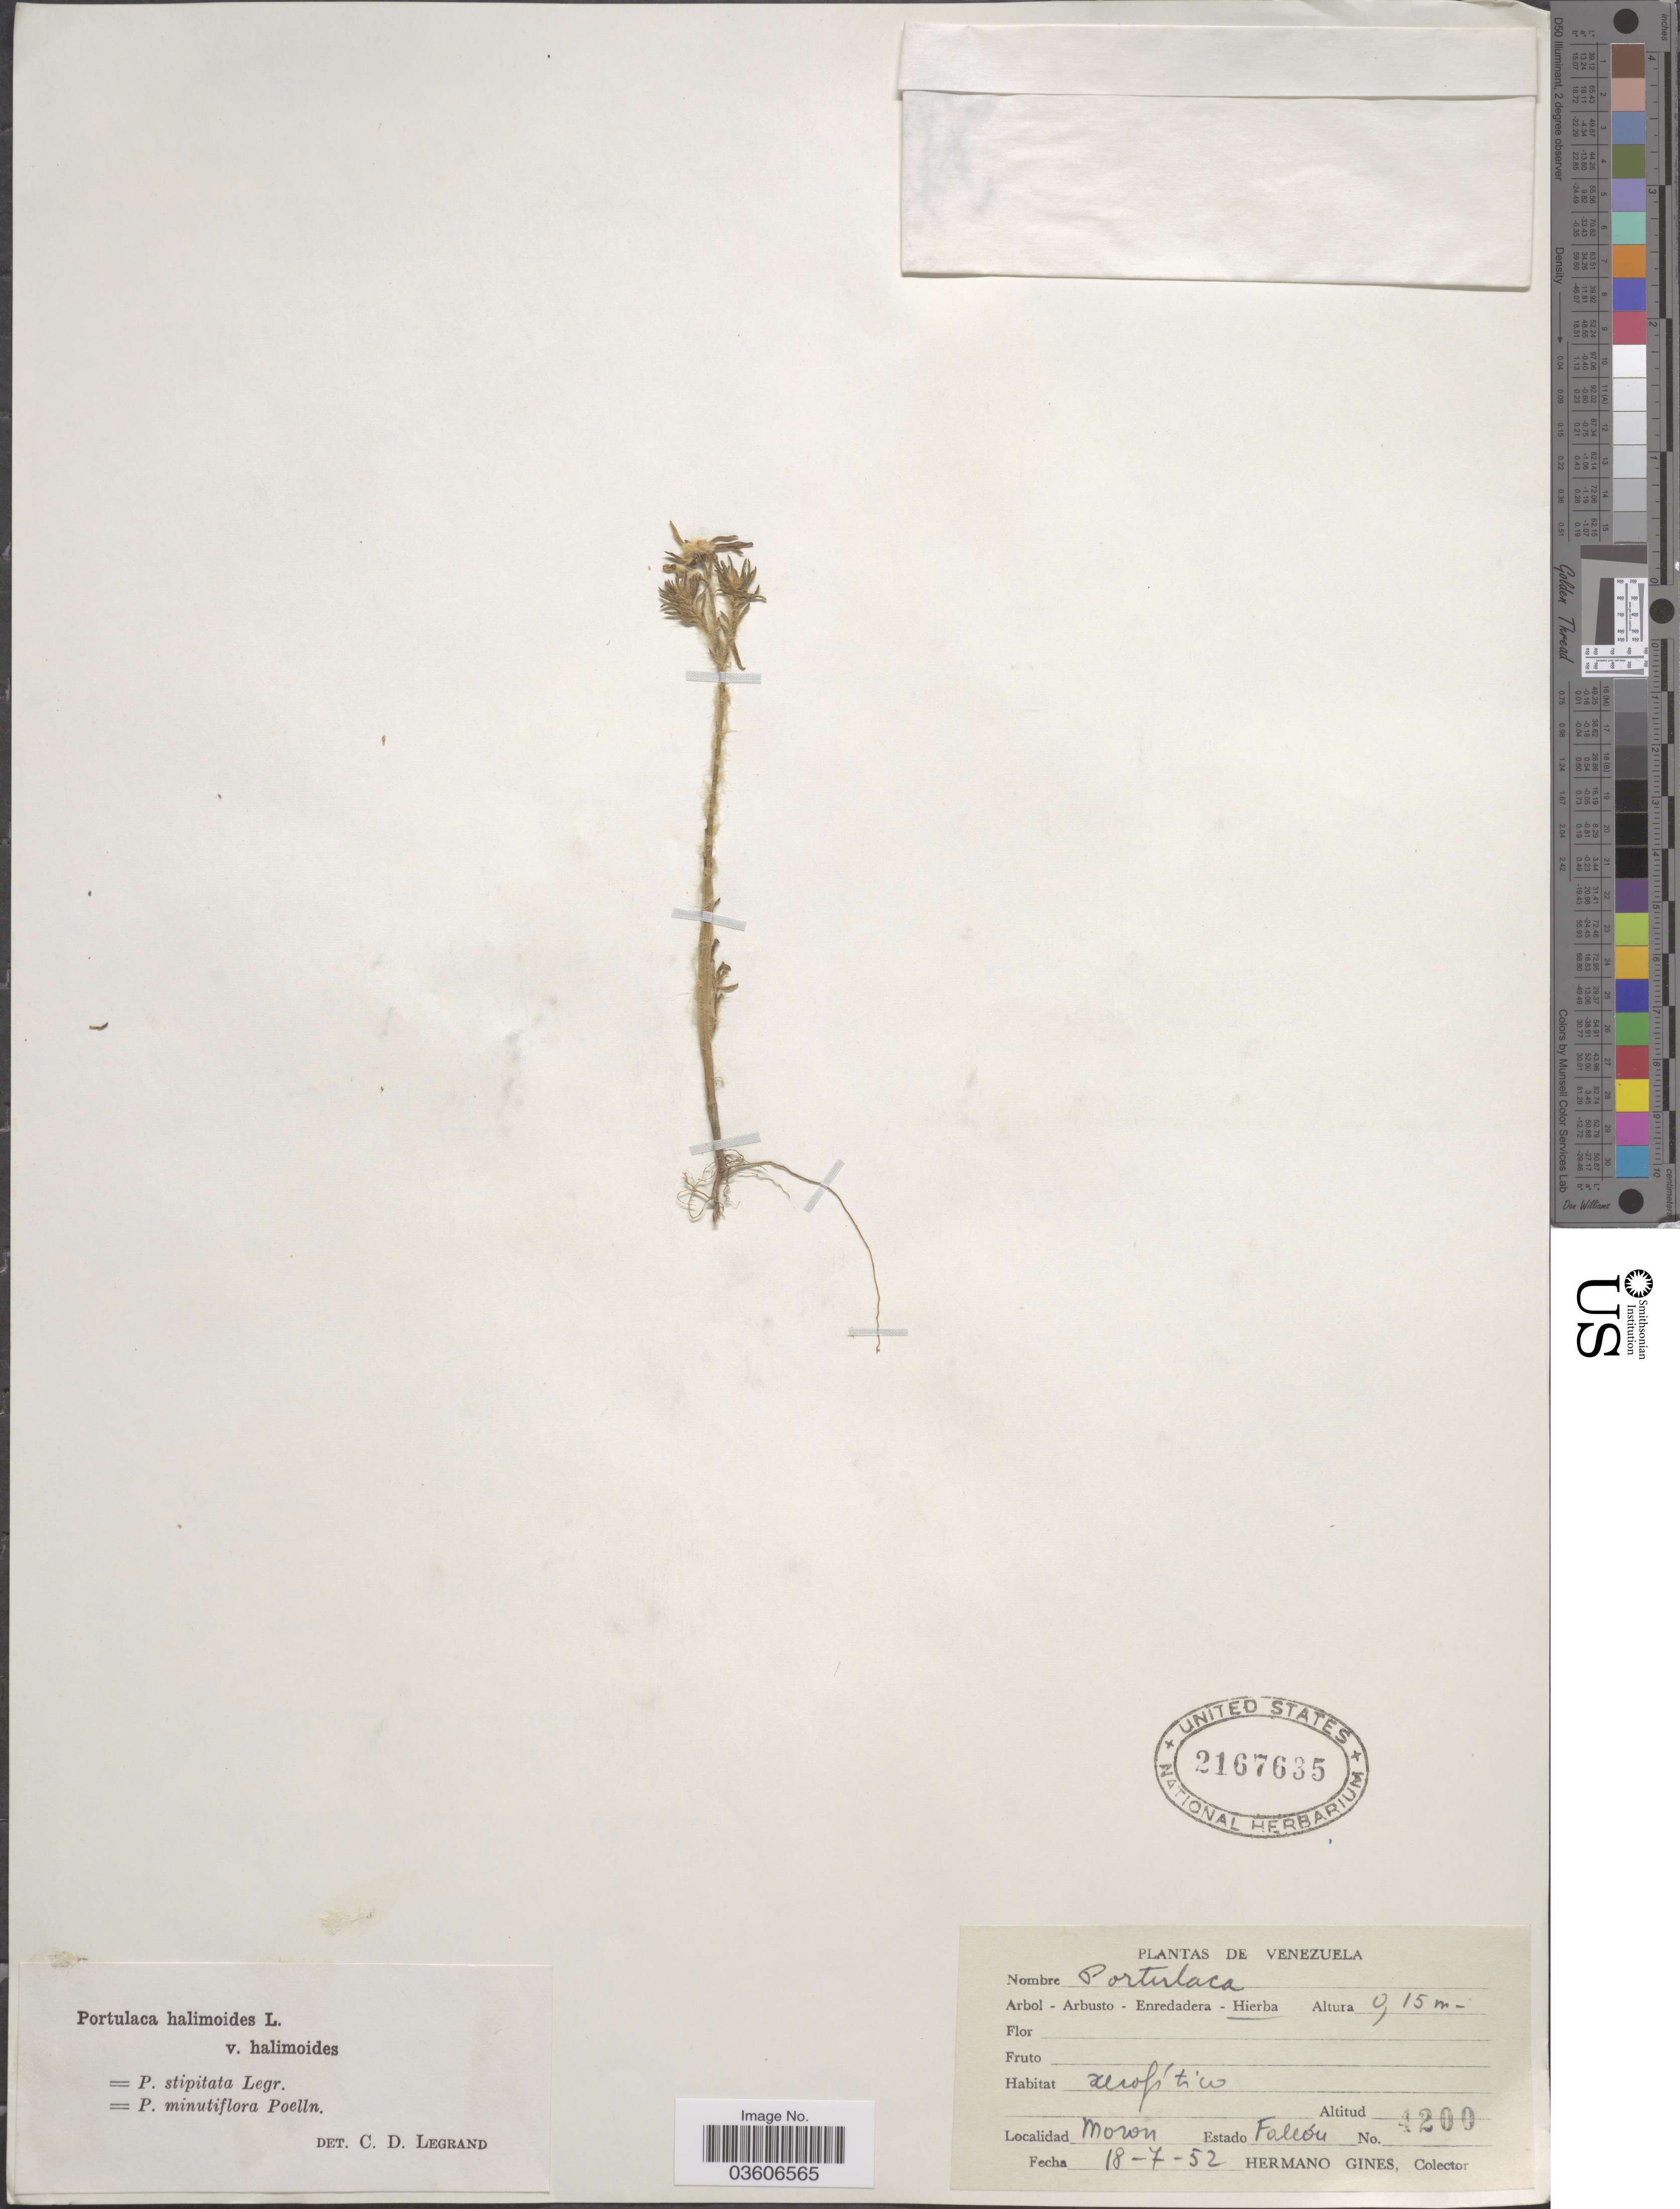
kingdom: Plantae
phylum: Tracheophyta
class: Magnoliopsida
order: Caryophyllales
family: Portulacaceae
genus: Portulaca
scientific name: Portulaca halimoides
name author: L.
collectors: Bro. Gines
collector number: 4200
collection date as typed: Transcribed d/m/y: 18/7/52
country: Venezuela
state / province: Falcón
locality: Moron.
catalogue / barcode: US 2167635